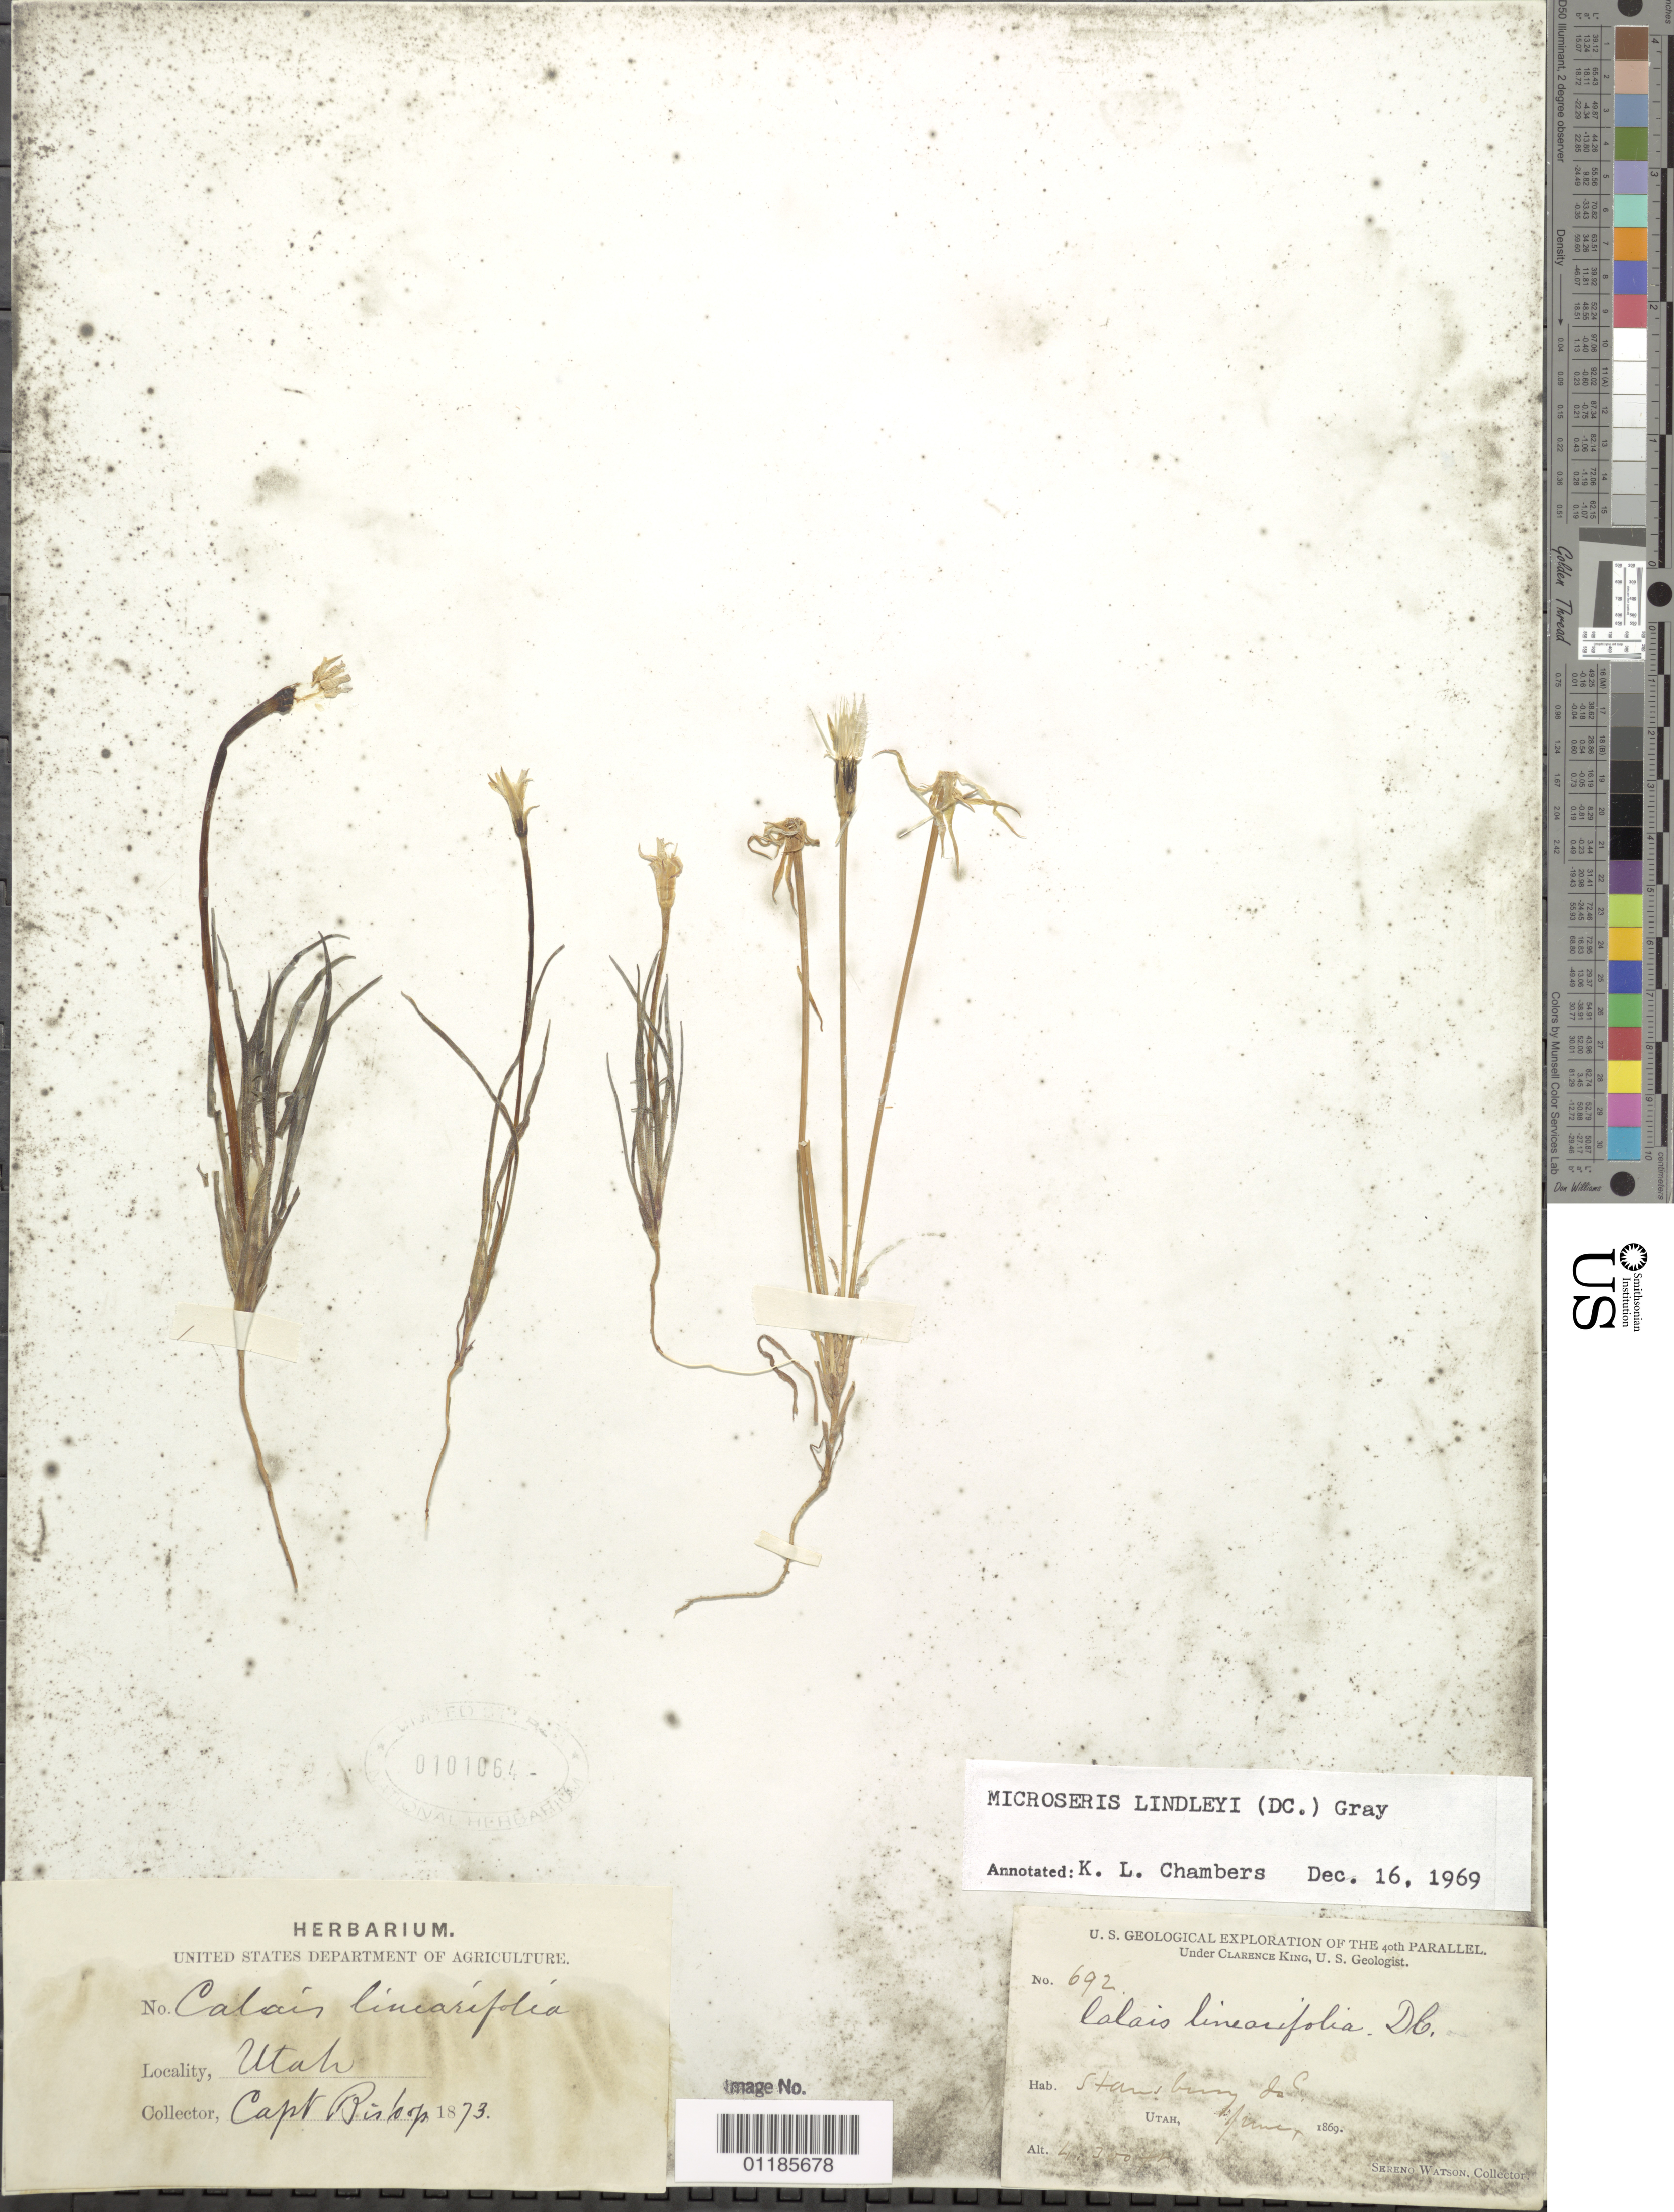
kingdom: Plantae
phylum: Tracheophyta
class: Magnoliopsida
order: Asterales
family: Asteraceae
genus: Uropappus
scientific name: Uropappus lindleyi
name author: (DC.) Nutt.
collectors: S. Watson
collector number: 692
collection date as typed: Jun 1869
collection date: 1869-06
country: United States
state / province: Utah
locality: Stansbury Island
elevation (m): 1311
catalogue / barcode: US 101064